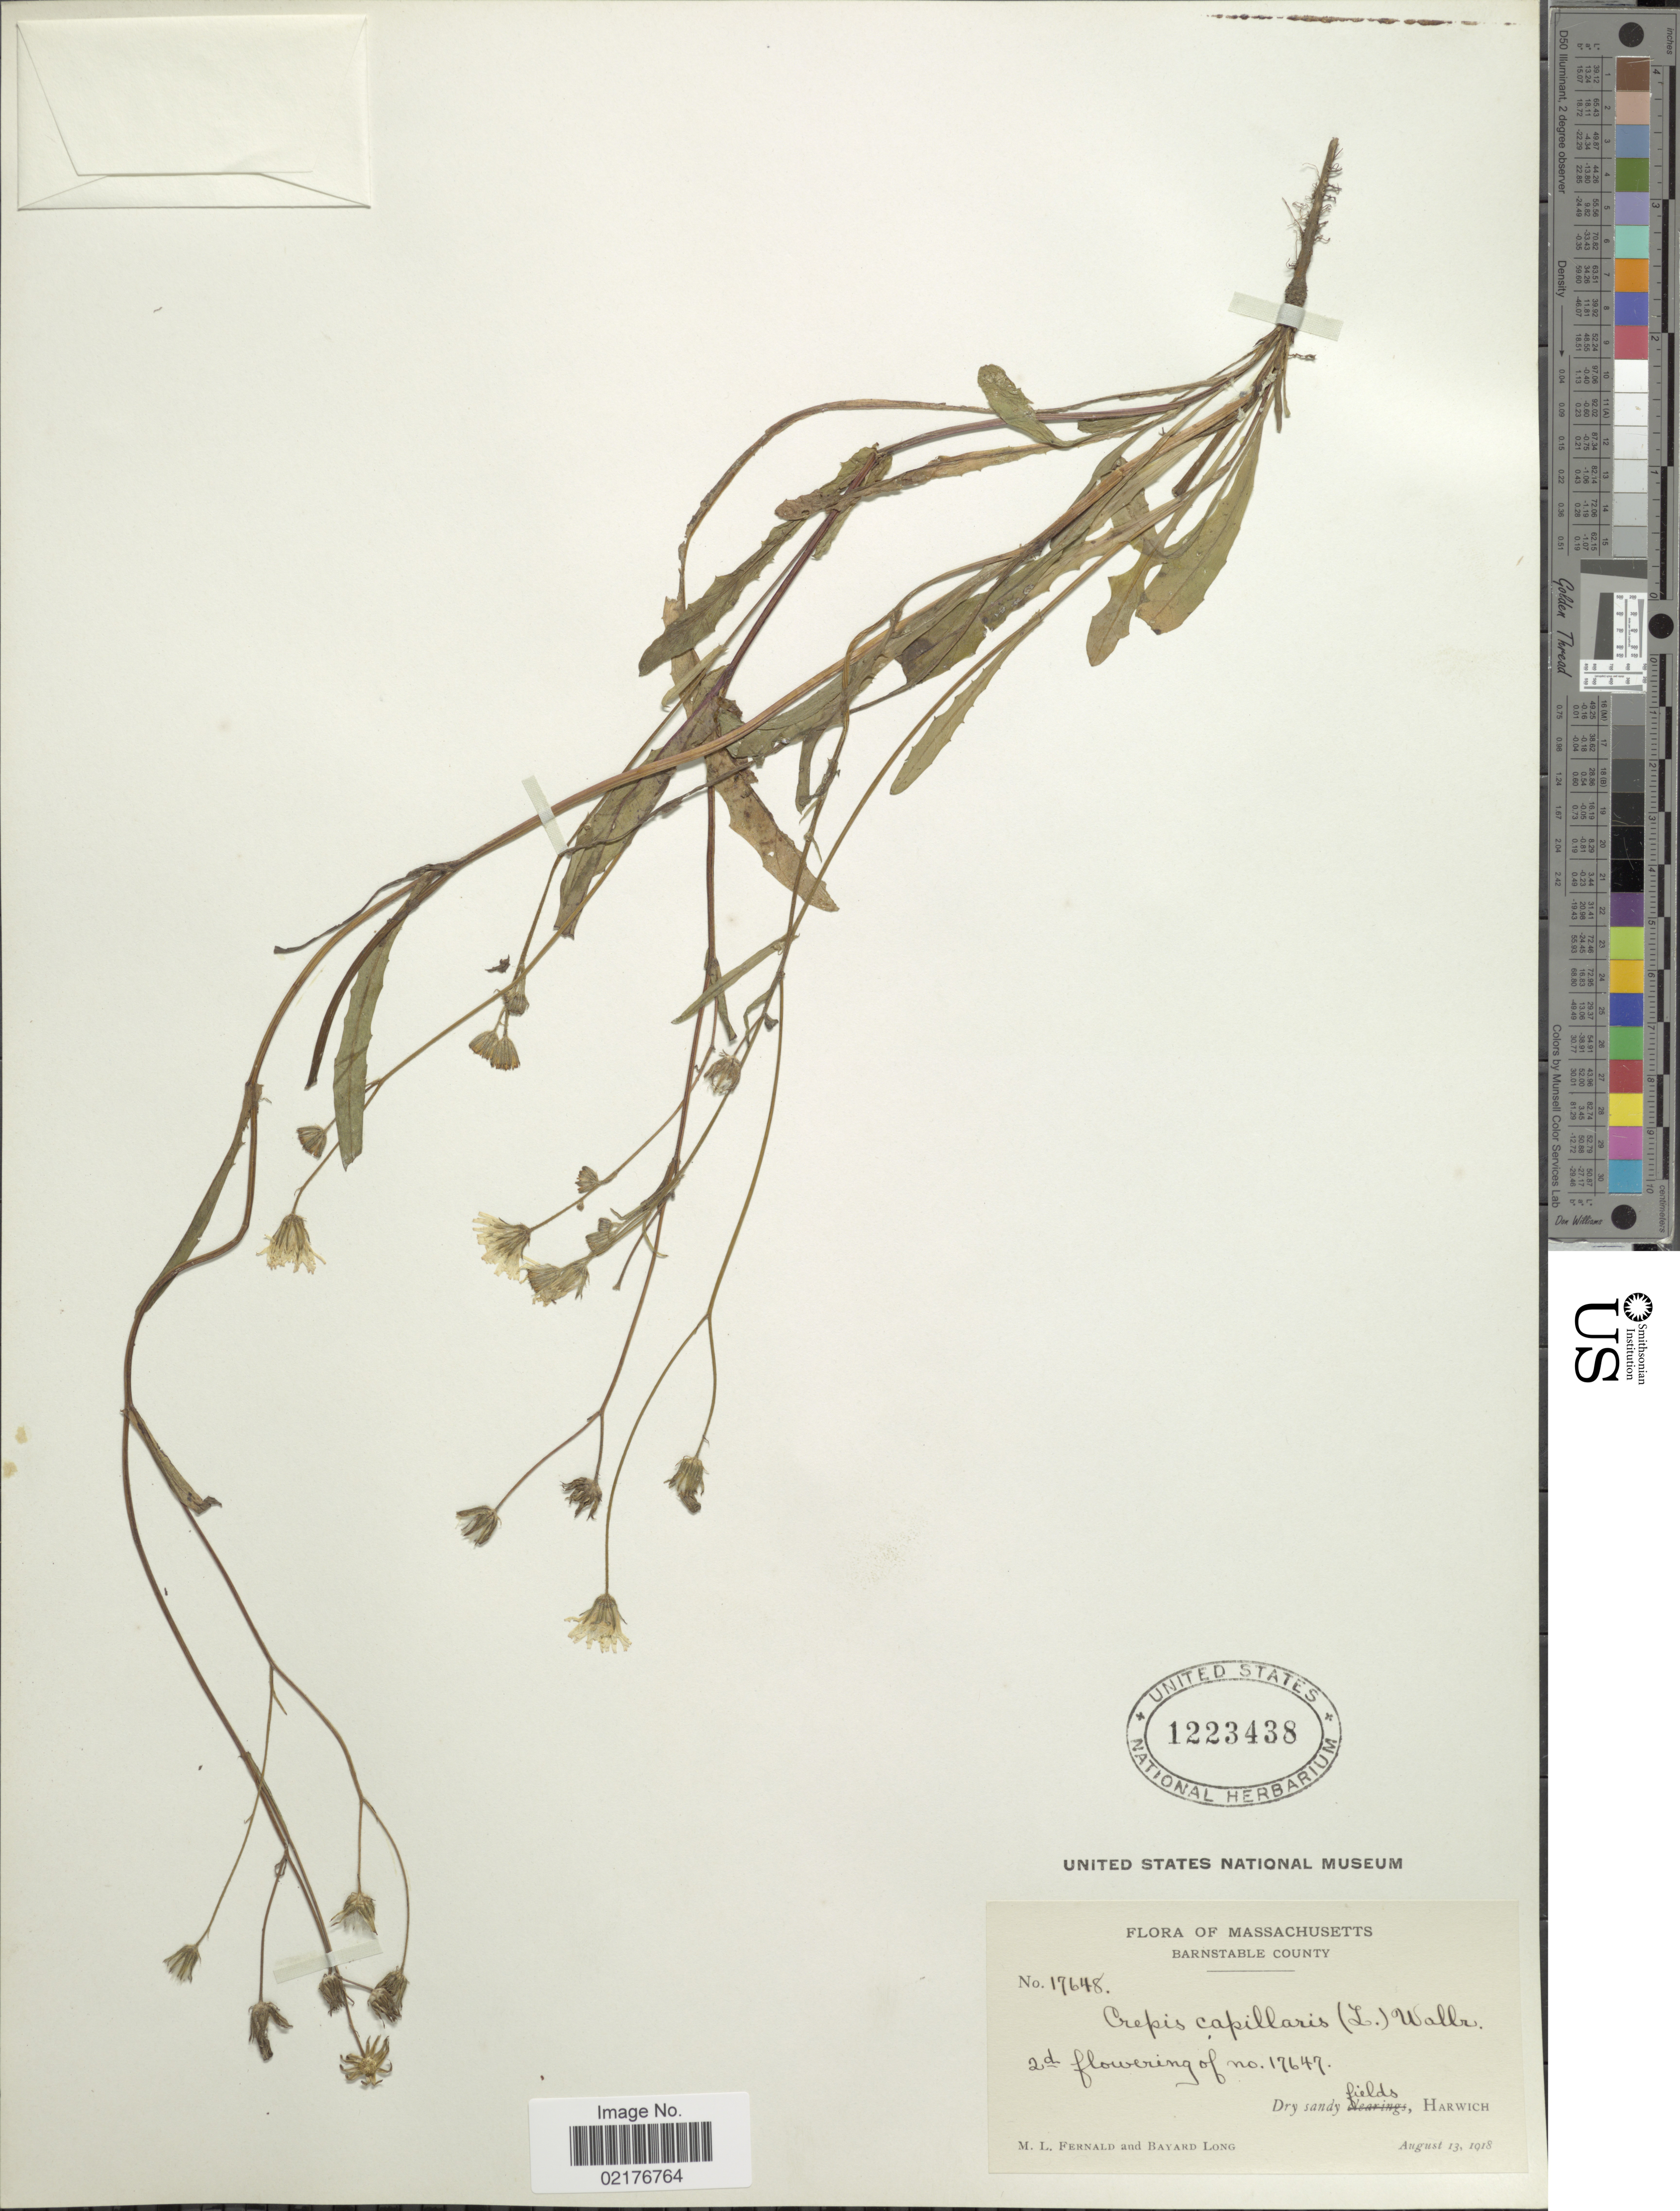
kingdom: Plantae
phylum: Tracheophyta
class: Magnoliopsida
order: Asterales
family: Asteraceae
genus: Crepis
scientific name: Crepis capillaris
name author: (L.) Wallr.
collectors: M. L. Fernald & B. Long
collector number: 17648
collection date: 1918-08-13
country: United States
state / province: Massachusetts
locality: Barnstable County, Harwich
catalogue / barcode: US 1223438